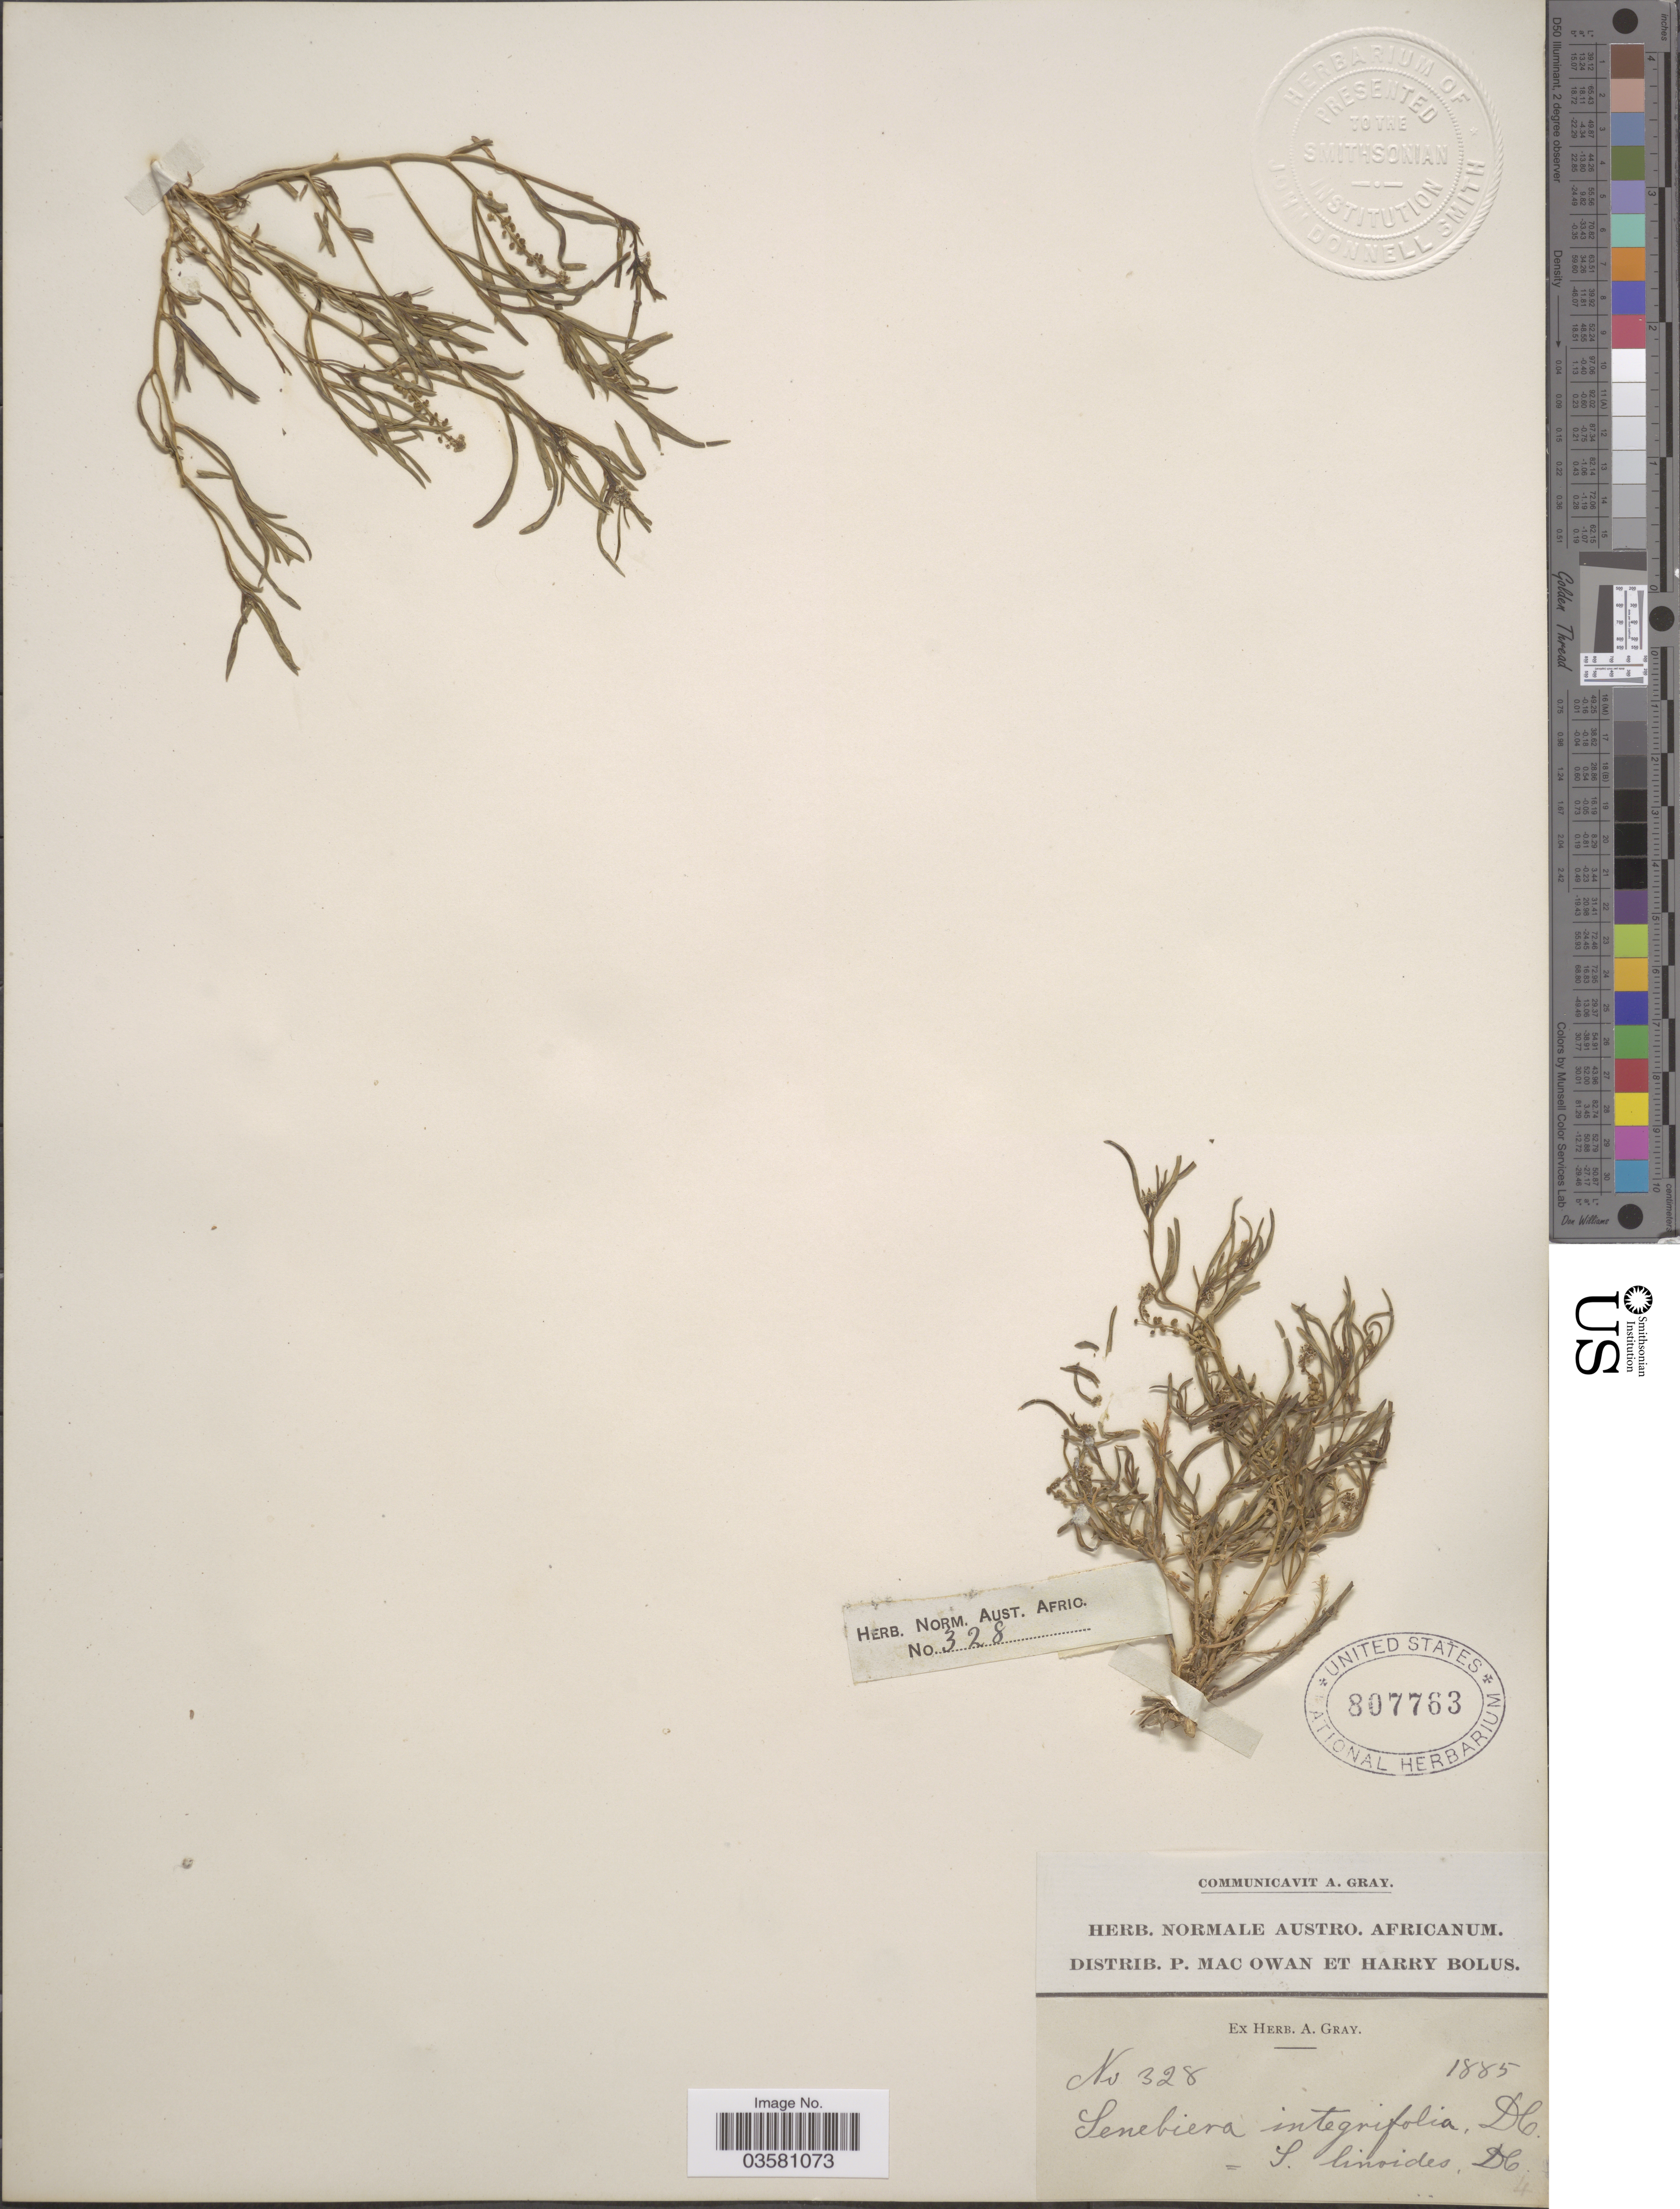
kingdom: Plantae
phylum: Tracheophyta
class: Magnoliopsida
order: Brassicales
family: Brassicaceae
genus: Lepidium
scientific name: Lepidium englerianum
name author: (Muschl.) Al-Shehbaz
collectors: ex Herb. A. Gray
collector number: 328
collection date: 1885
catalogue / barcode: US 807763